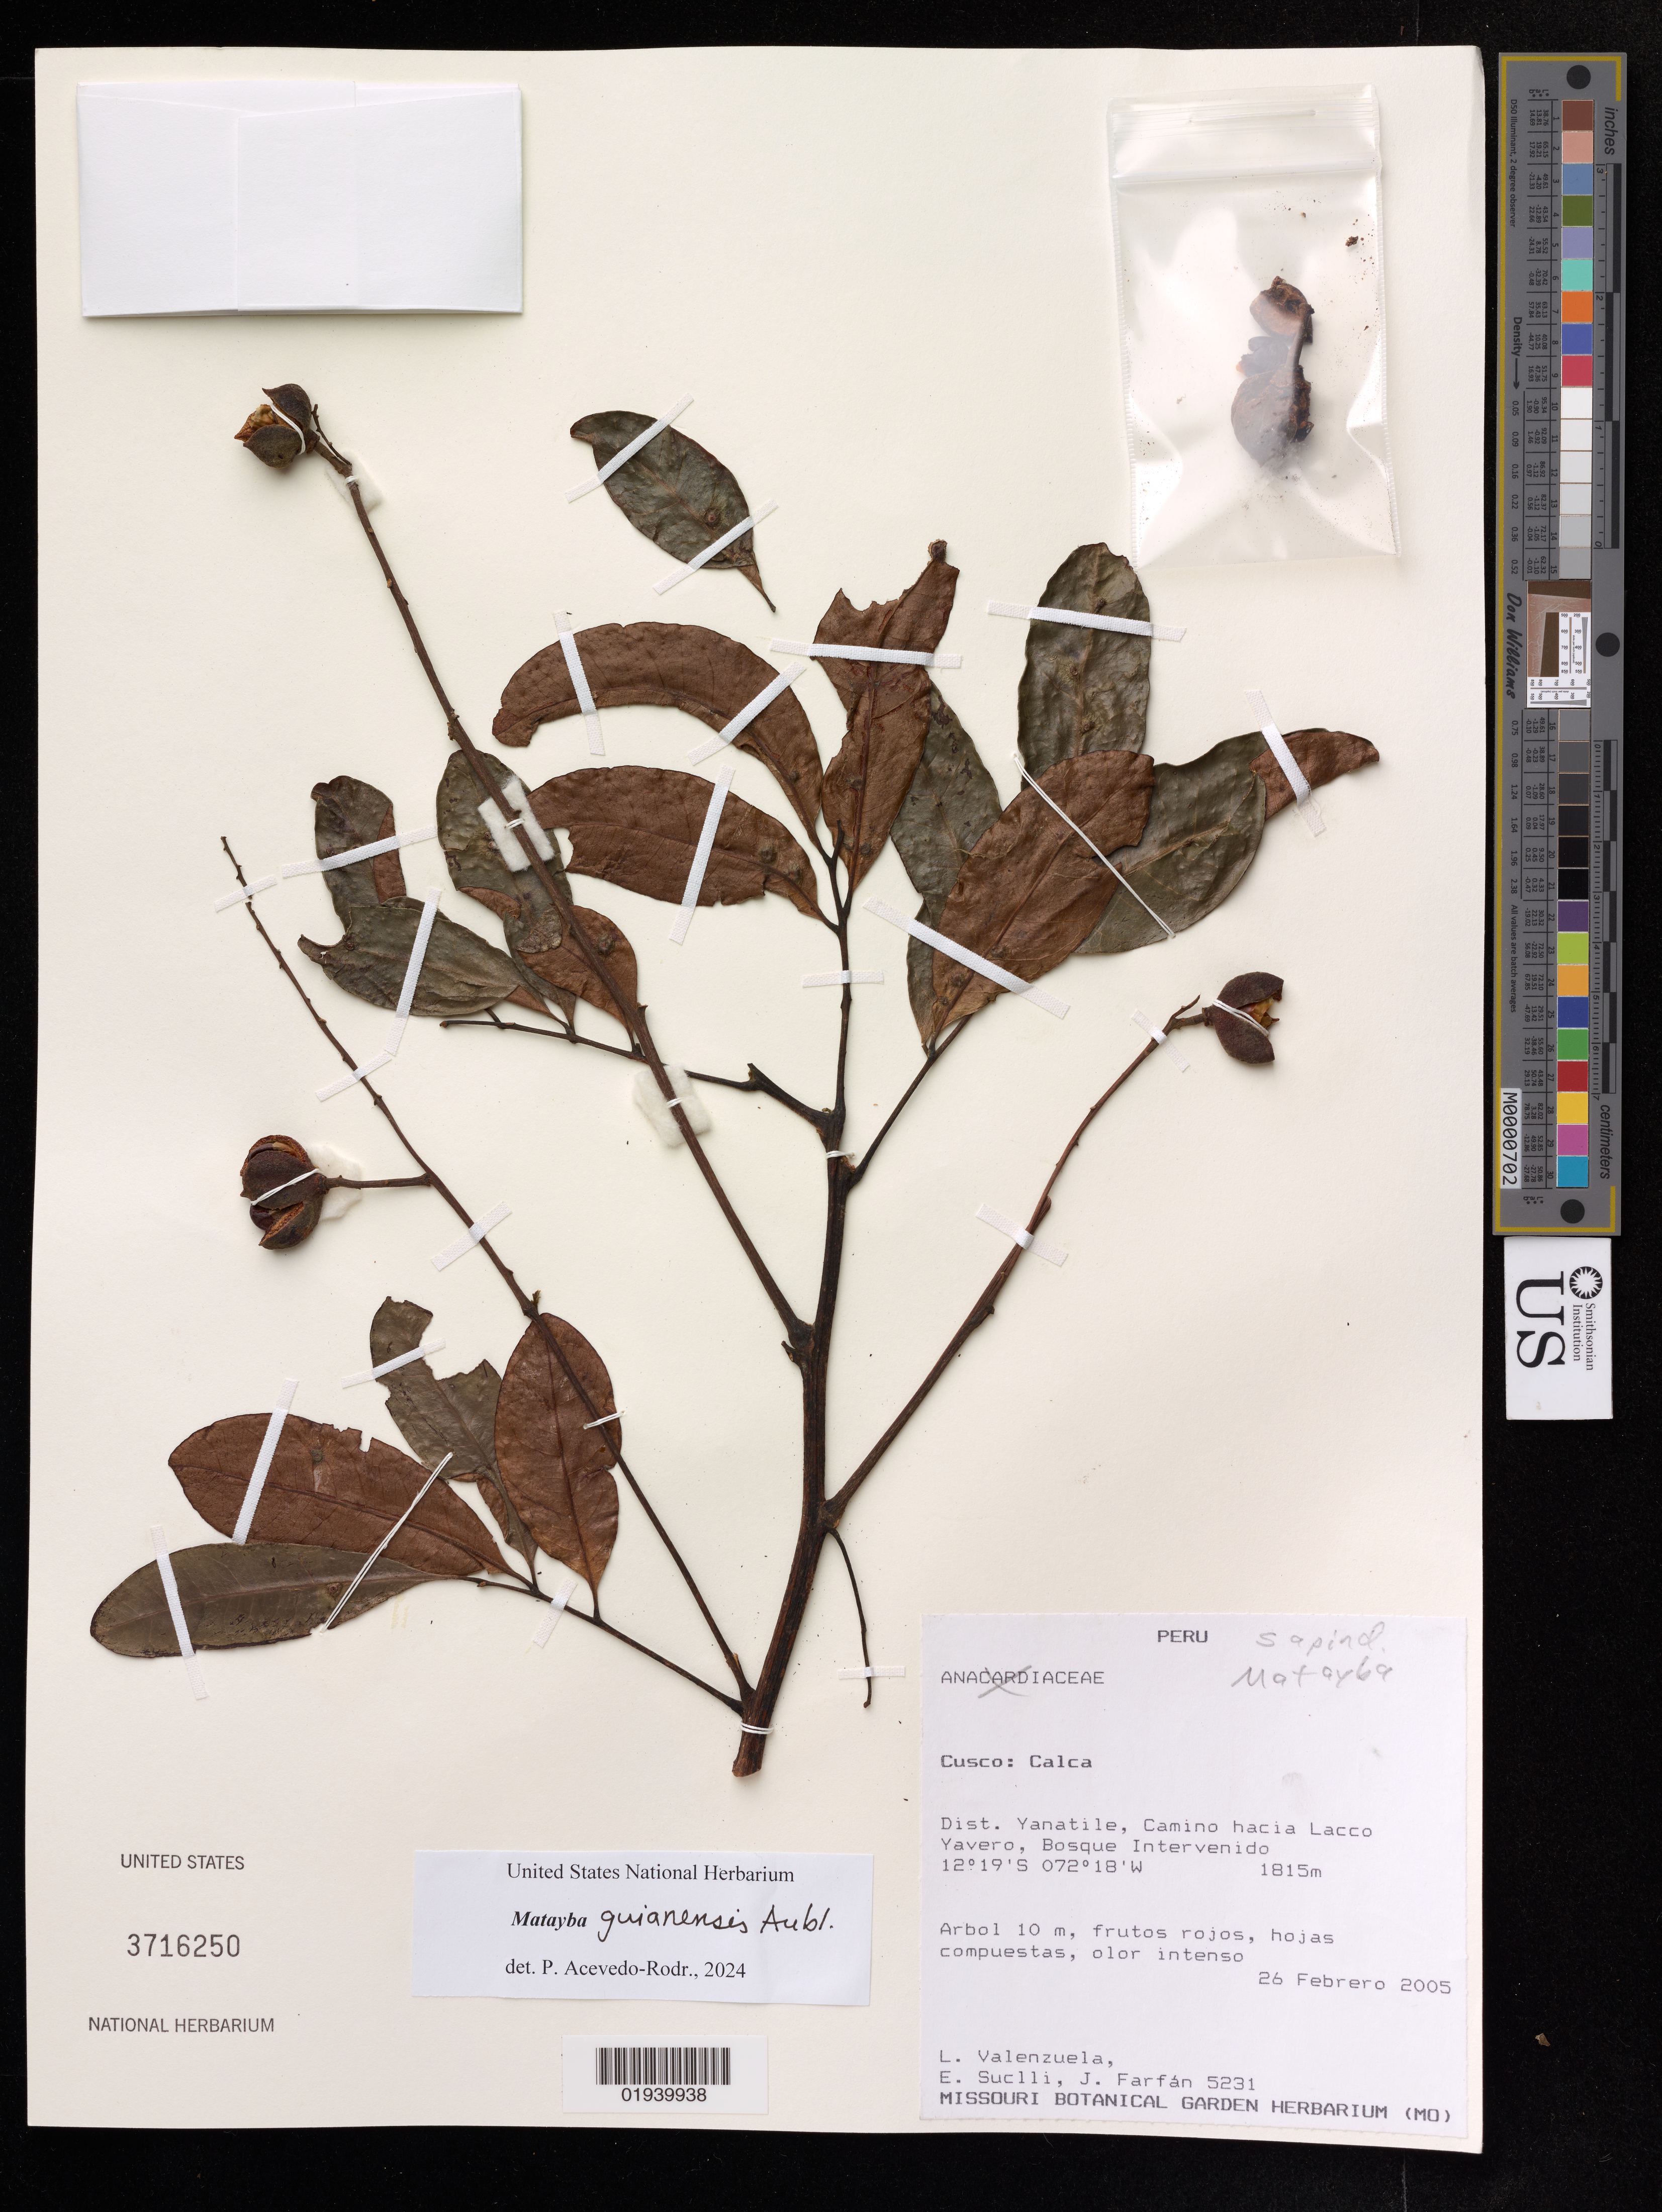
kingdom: Plantae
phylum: Tracheophyta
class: Magnoliopsida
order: Sapindales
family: Sapindaceae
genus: Matayba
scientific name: Matayba guianensis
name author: Aubl.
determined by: Acevedo-Rodriguez, P., (US), Smithsonian Institution - National Museum of Natural History (UNITED STATES)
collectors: L. Valenzuela, E. Suclli & J. Farfán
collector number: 5231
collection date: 2005-02-26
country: Peru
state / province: Cusco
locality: Calca. Dist. Yanatile, camino hacia Lacco Yavero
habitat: Bosque intervenido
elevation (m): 1815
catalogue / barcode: US 3716250